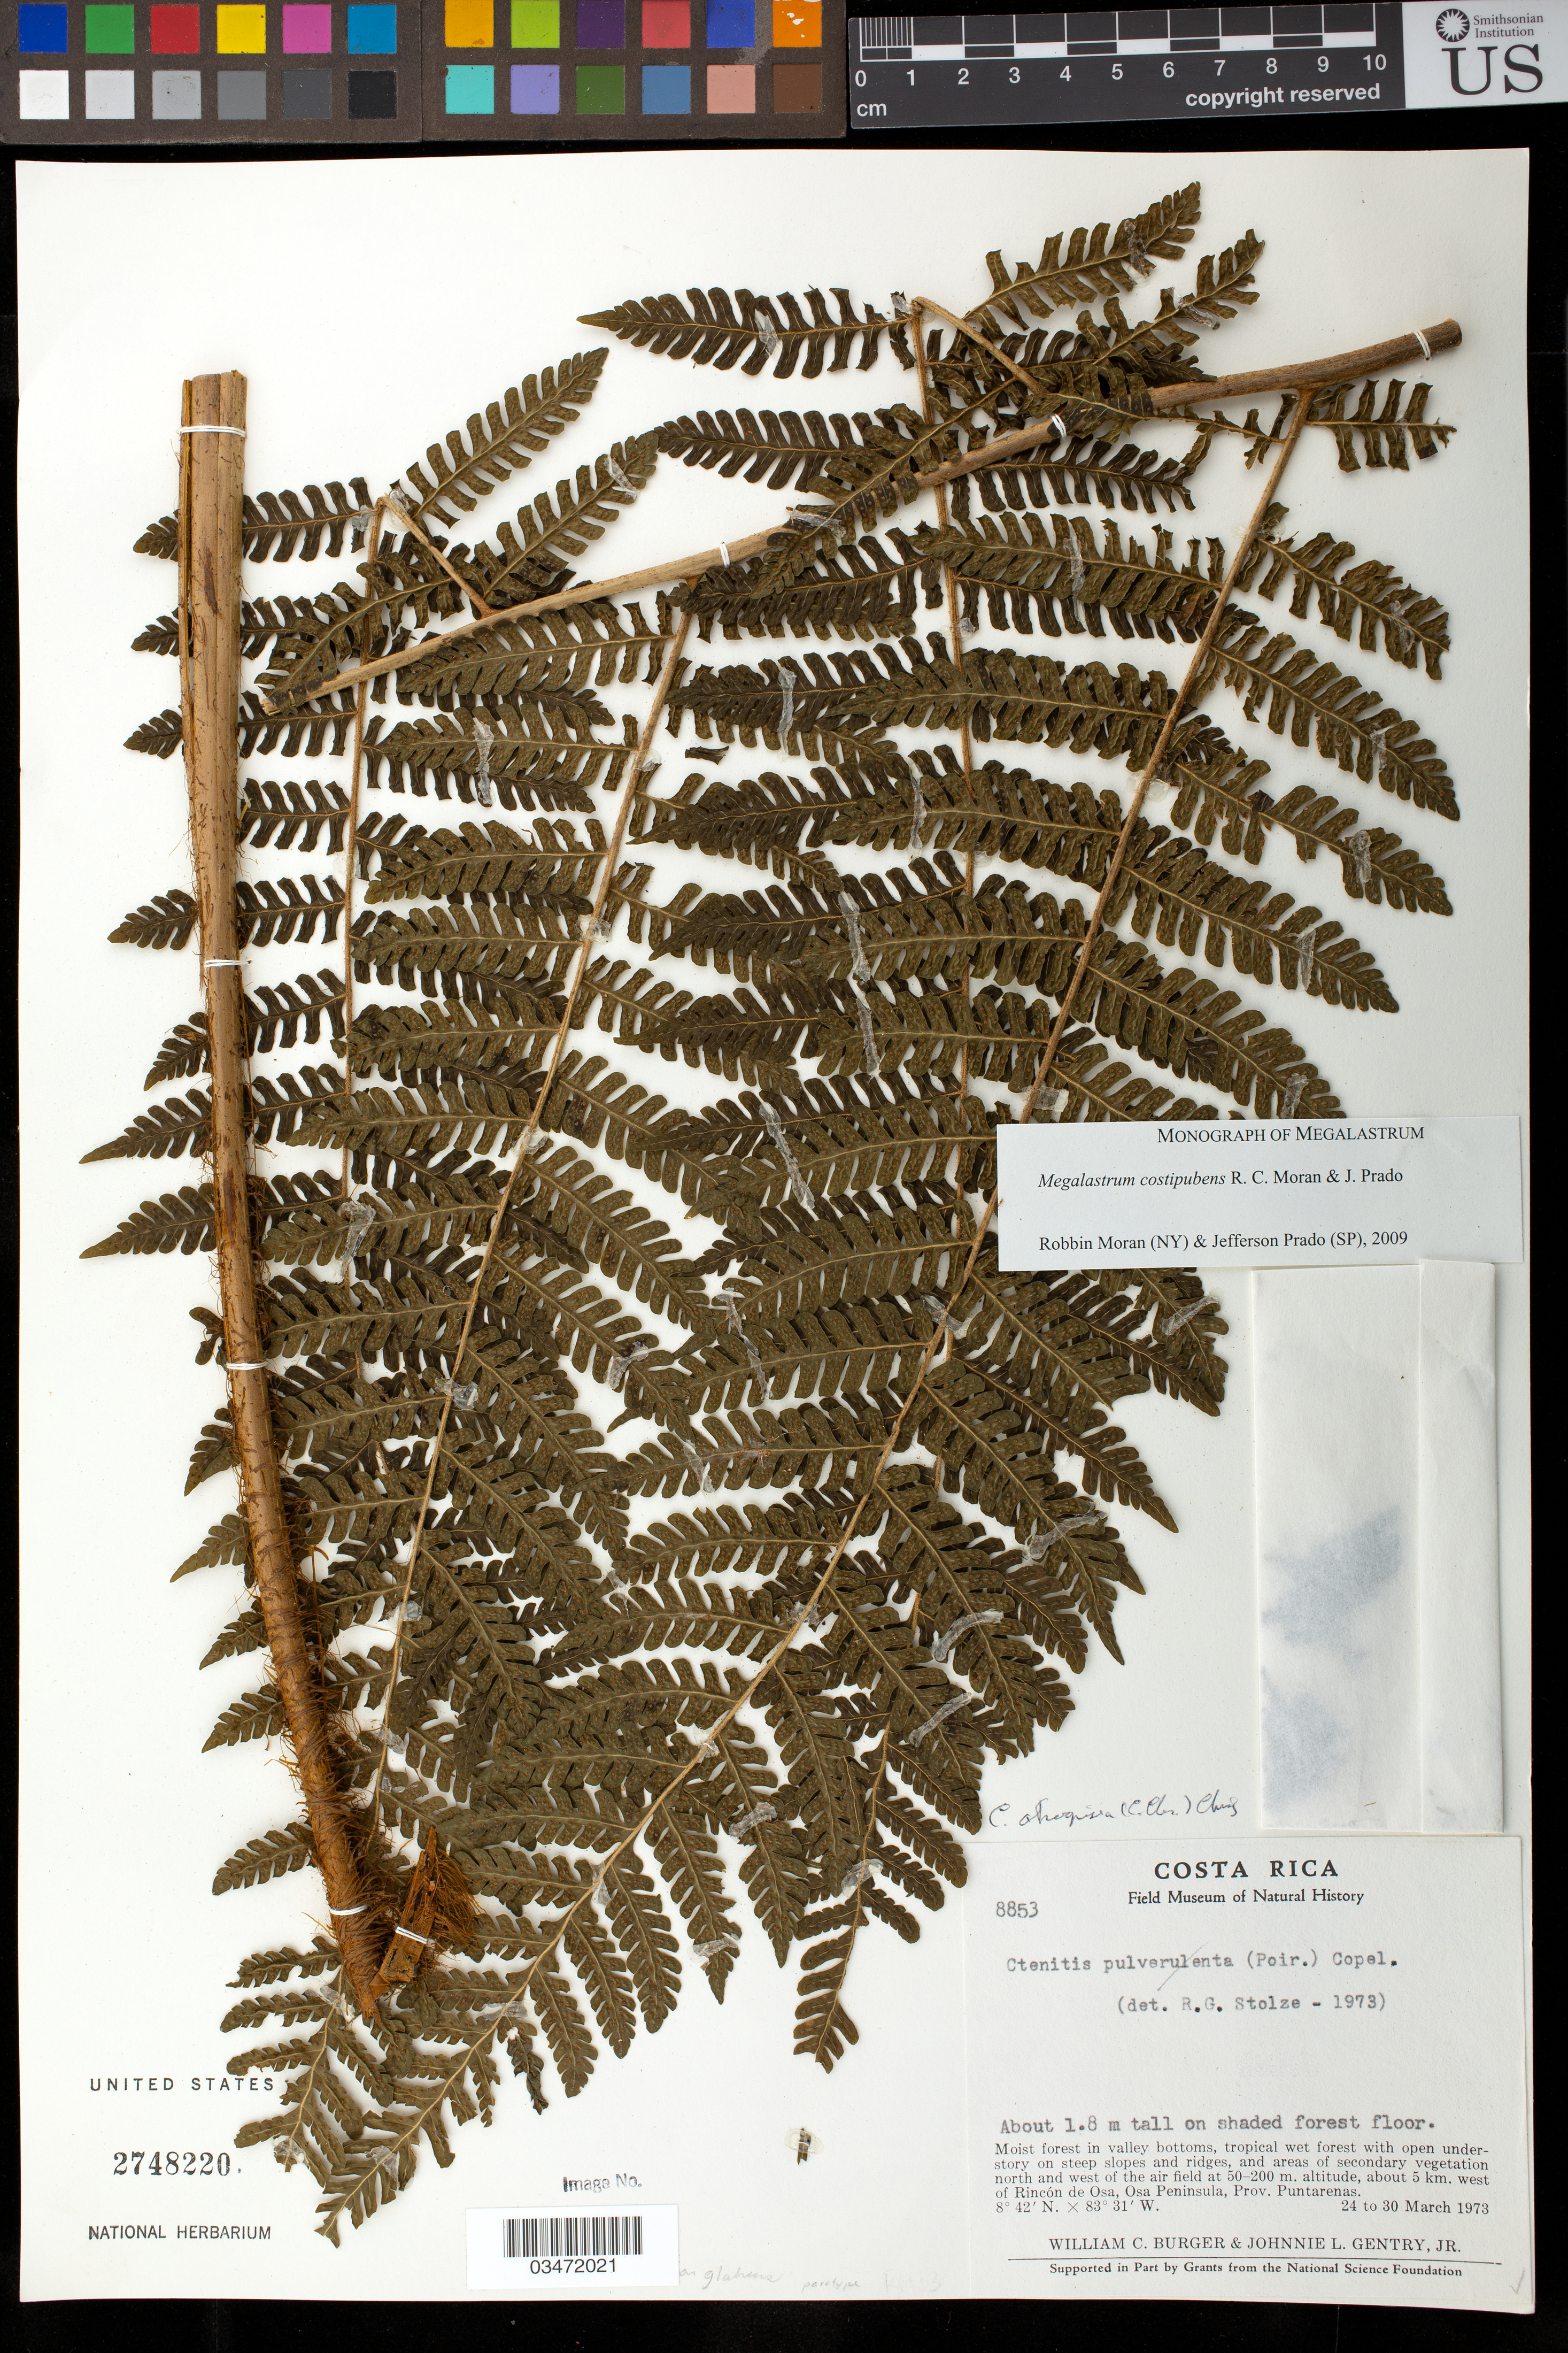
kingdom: Plantae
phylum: Tracheophyta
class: Polypodiopsida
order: Polypodiales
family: Dryopteridaceae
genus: Megalastrum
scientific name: Megalastrum costipubens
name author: R.C. Moran & J. Prado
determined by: Moran, R. C.; Prado, J.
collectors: W. Burger & J. L. Gentry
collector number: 8853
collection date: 1973-03-24/1973-03-30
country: Costa Rica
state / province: Puntarenas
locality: Osa Peninsula, about 5 km W of Rincón de Osa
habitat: On shaded forest floor. Moist forest iin valley bottoms, tropical wet forest with open understory on steep slopes and ridges, and areas of secondary vegetation north and west of air field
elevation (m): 50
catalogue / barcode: US 2748220